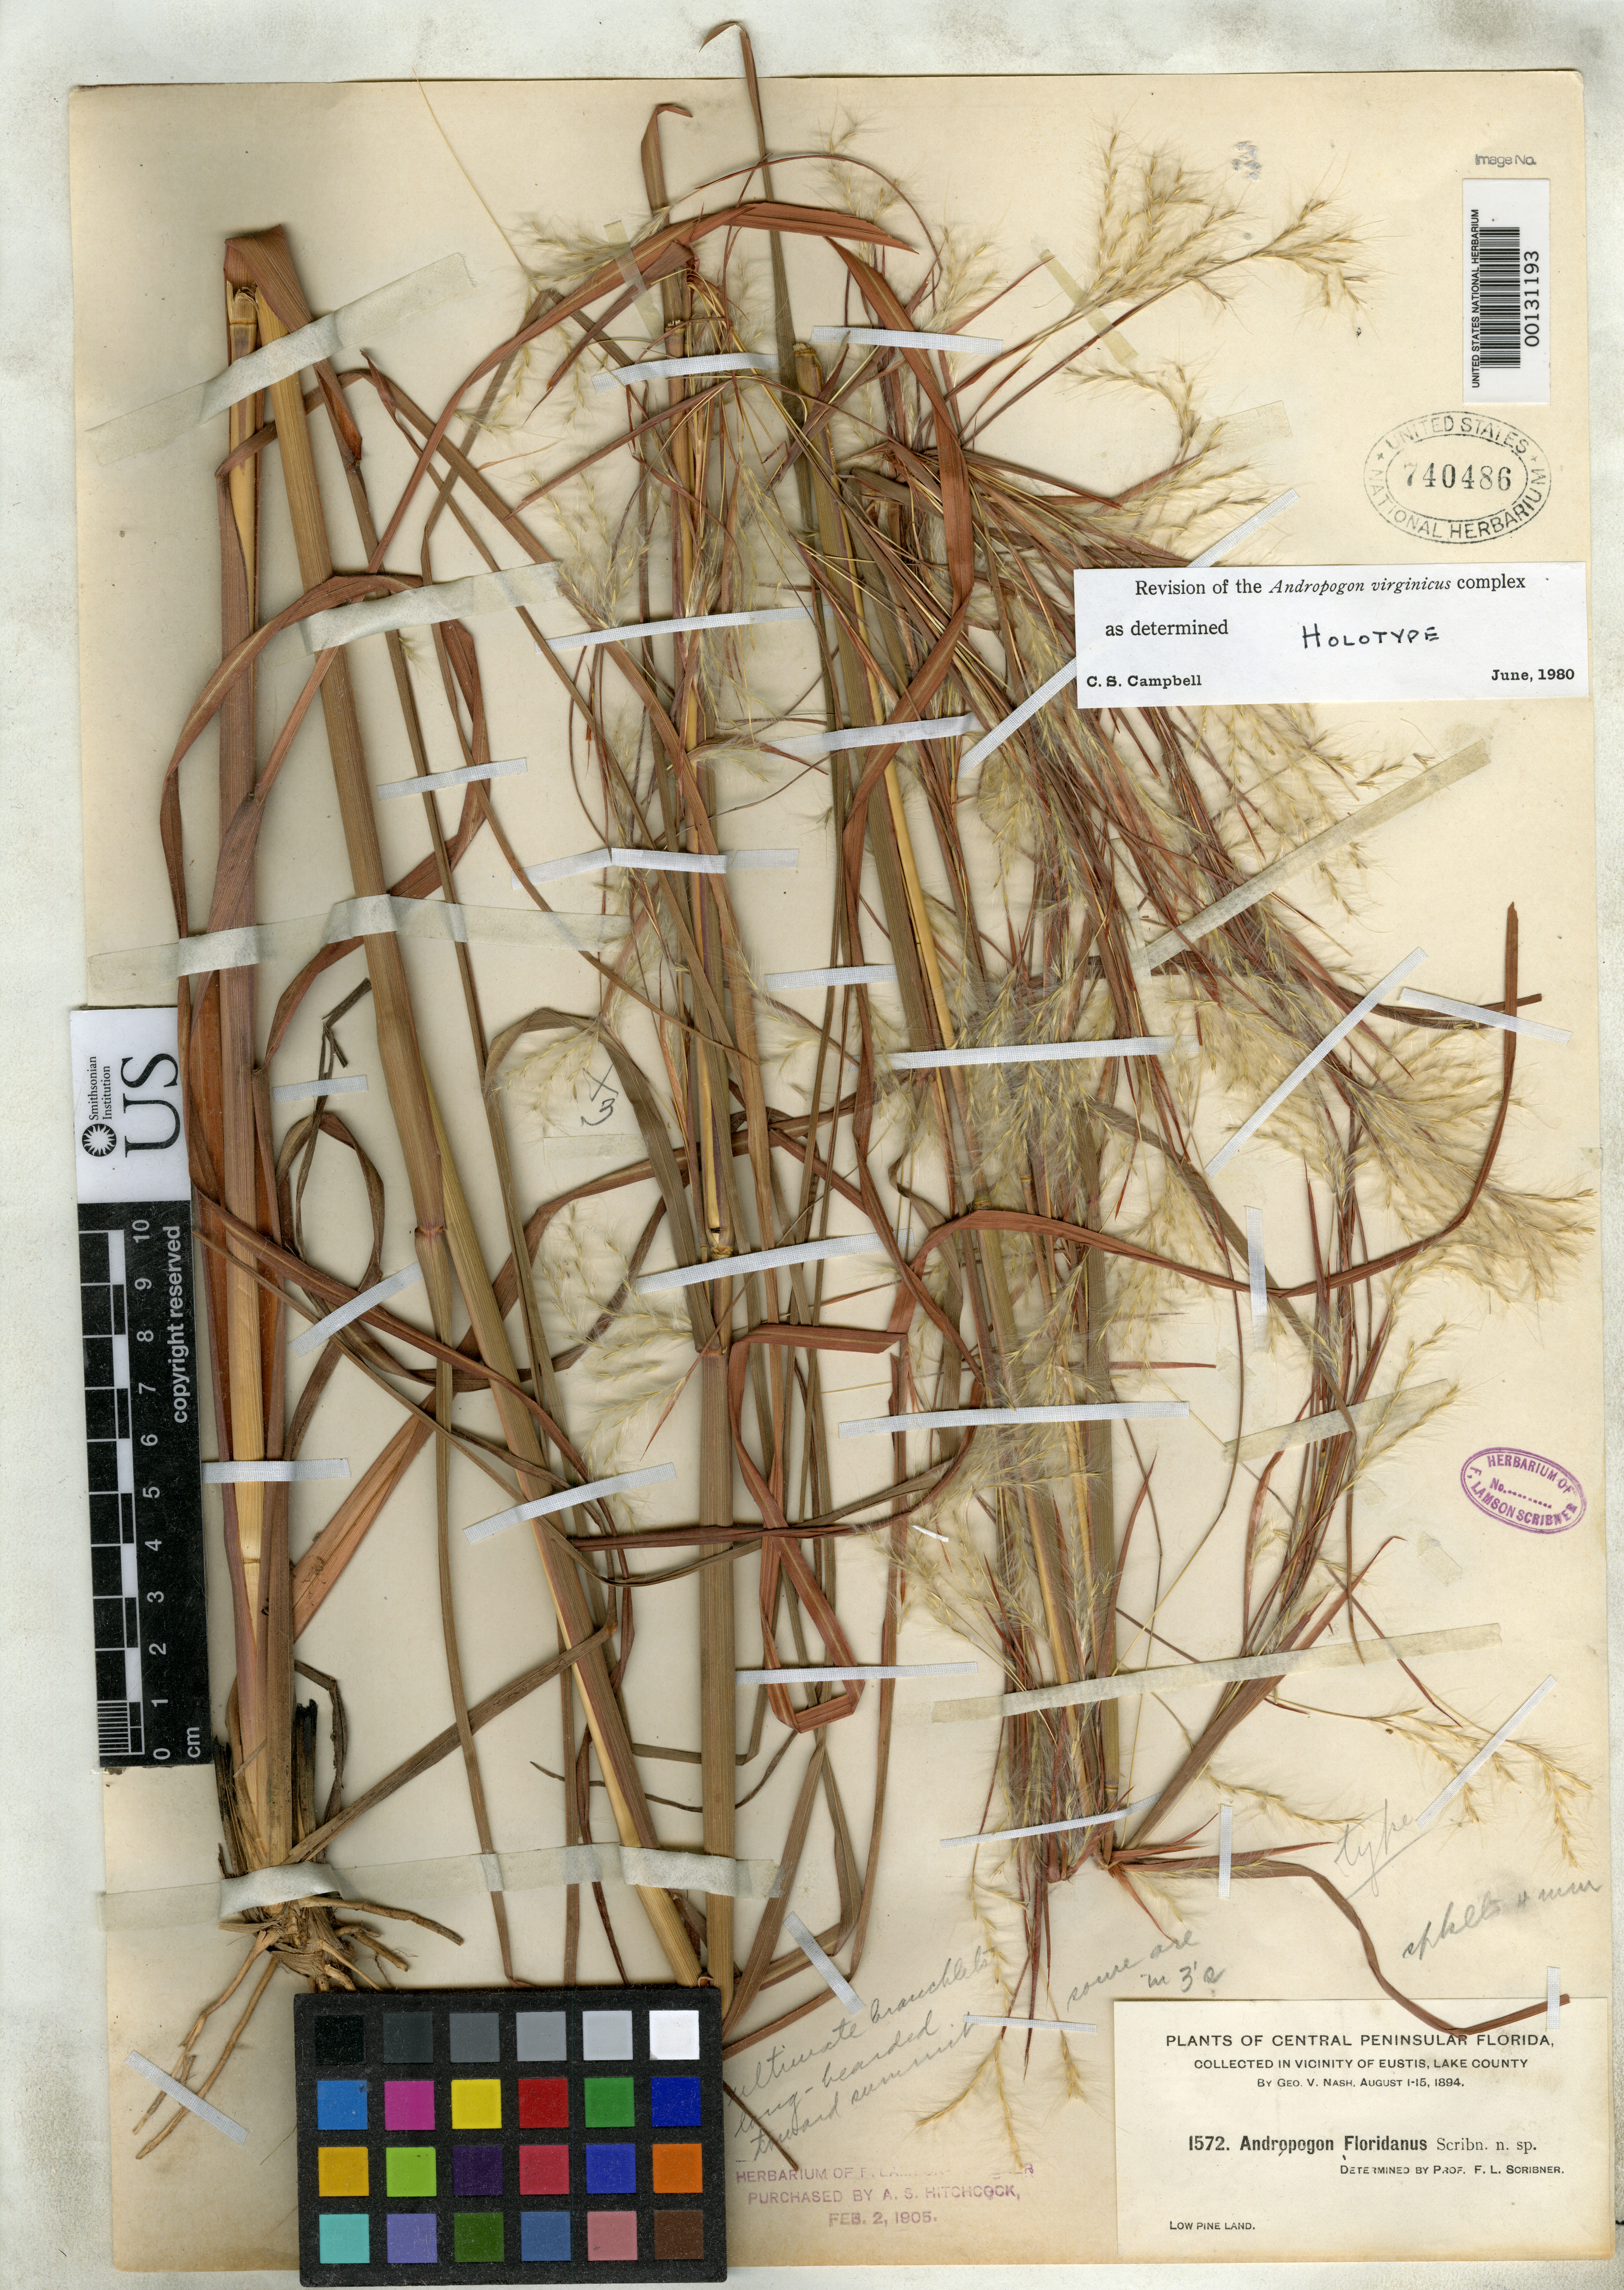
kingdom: Plantae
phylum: Tracheophyta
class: Liliopsida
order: Poales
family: Poaceae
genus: Andropogon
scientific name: Andropogon floridanus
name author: Scribn.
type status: Holotype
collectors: G. V. Nash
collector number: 1572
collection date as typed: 01 Aug 1894 to 15 Aug 1894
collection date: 1894-08-01/1894-08-15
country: United States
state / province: Florida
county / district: Lake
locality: Vicinity of Eustis.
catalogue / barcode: US 740486